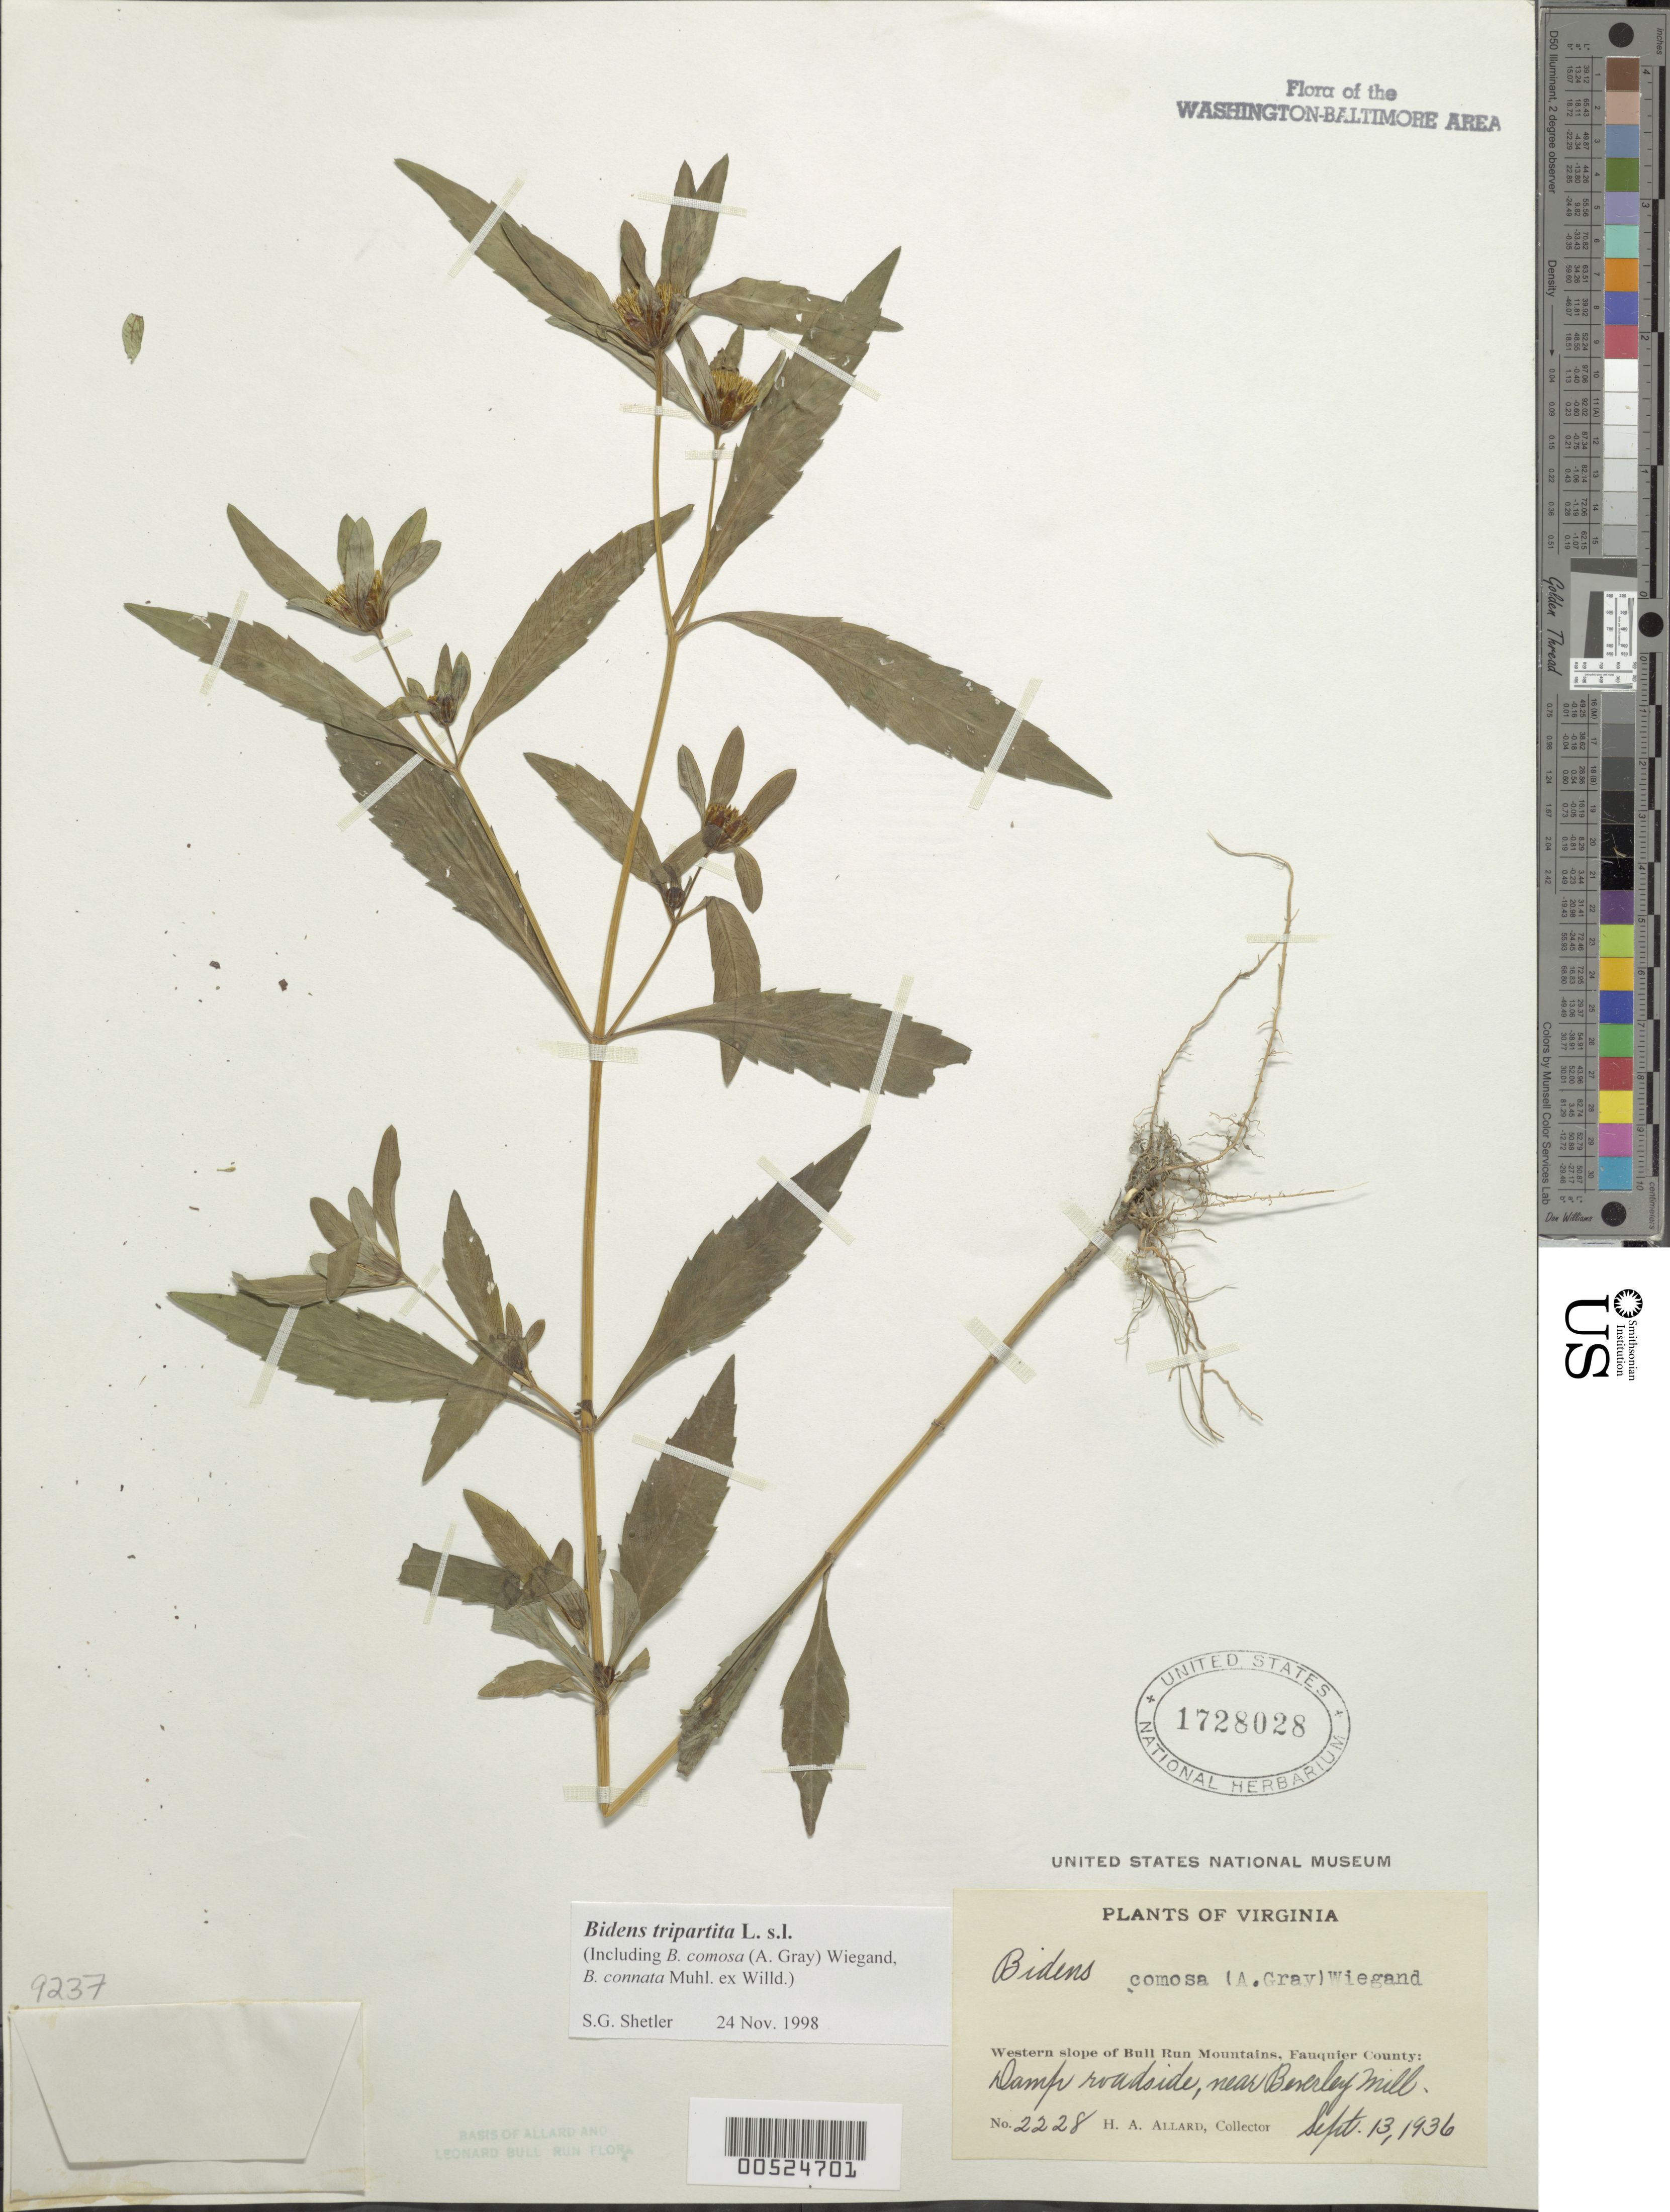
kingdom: Plantae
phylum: Tracheophyta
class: Magnoliopsida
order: Asterales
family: Asteraceae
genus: Bidens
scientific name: Bidens tripartita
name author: L.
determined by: Shetler, Stanwyn G., (US), NMNH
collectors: H. A. Allard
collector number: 2228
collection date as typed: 13 Sep 1936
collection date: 1936-09-13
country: United States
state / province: Virginia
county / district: Fauquier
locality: Bull Run Mts., W slope, near Beverley Mill Bull Run Mts.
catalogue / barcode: US 1728028